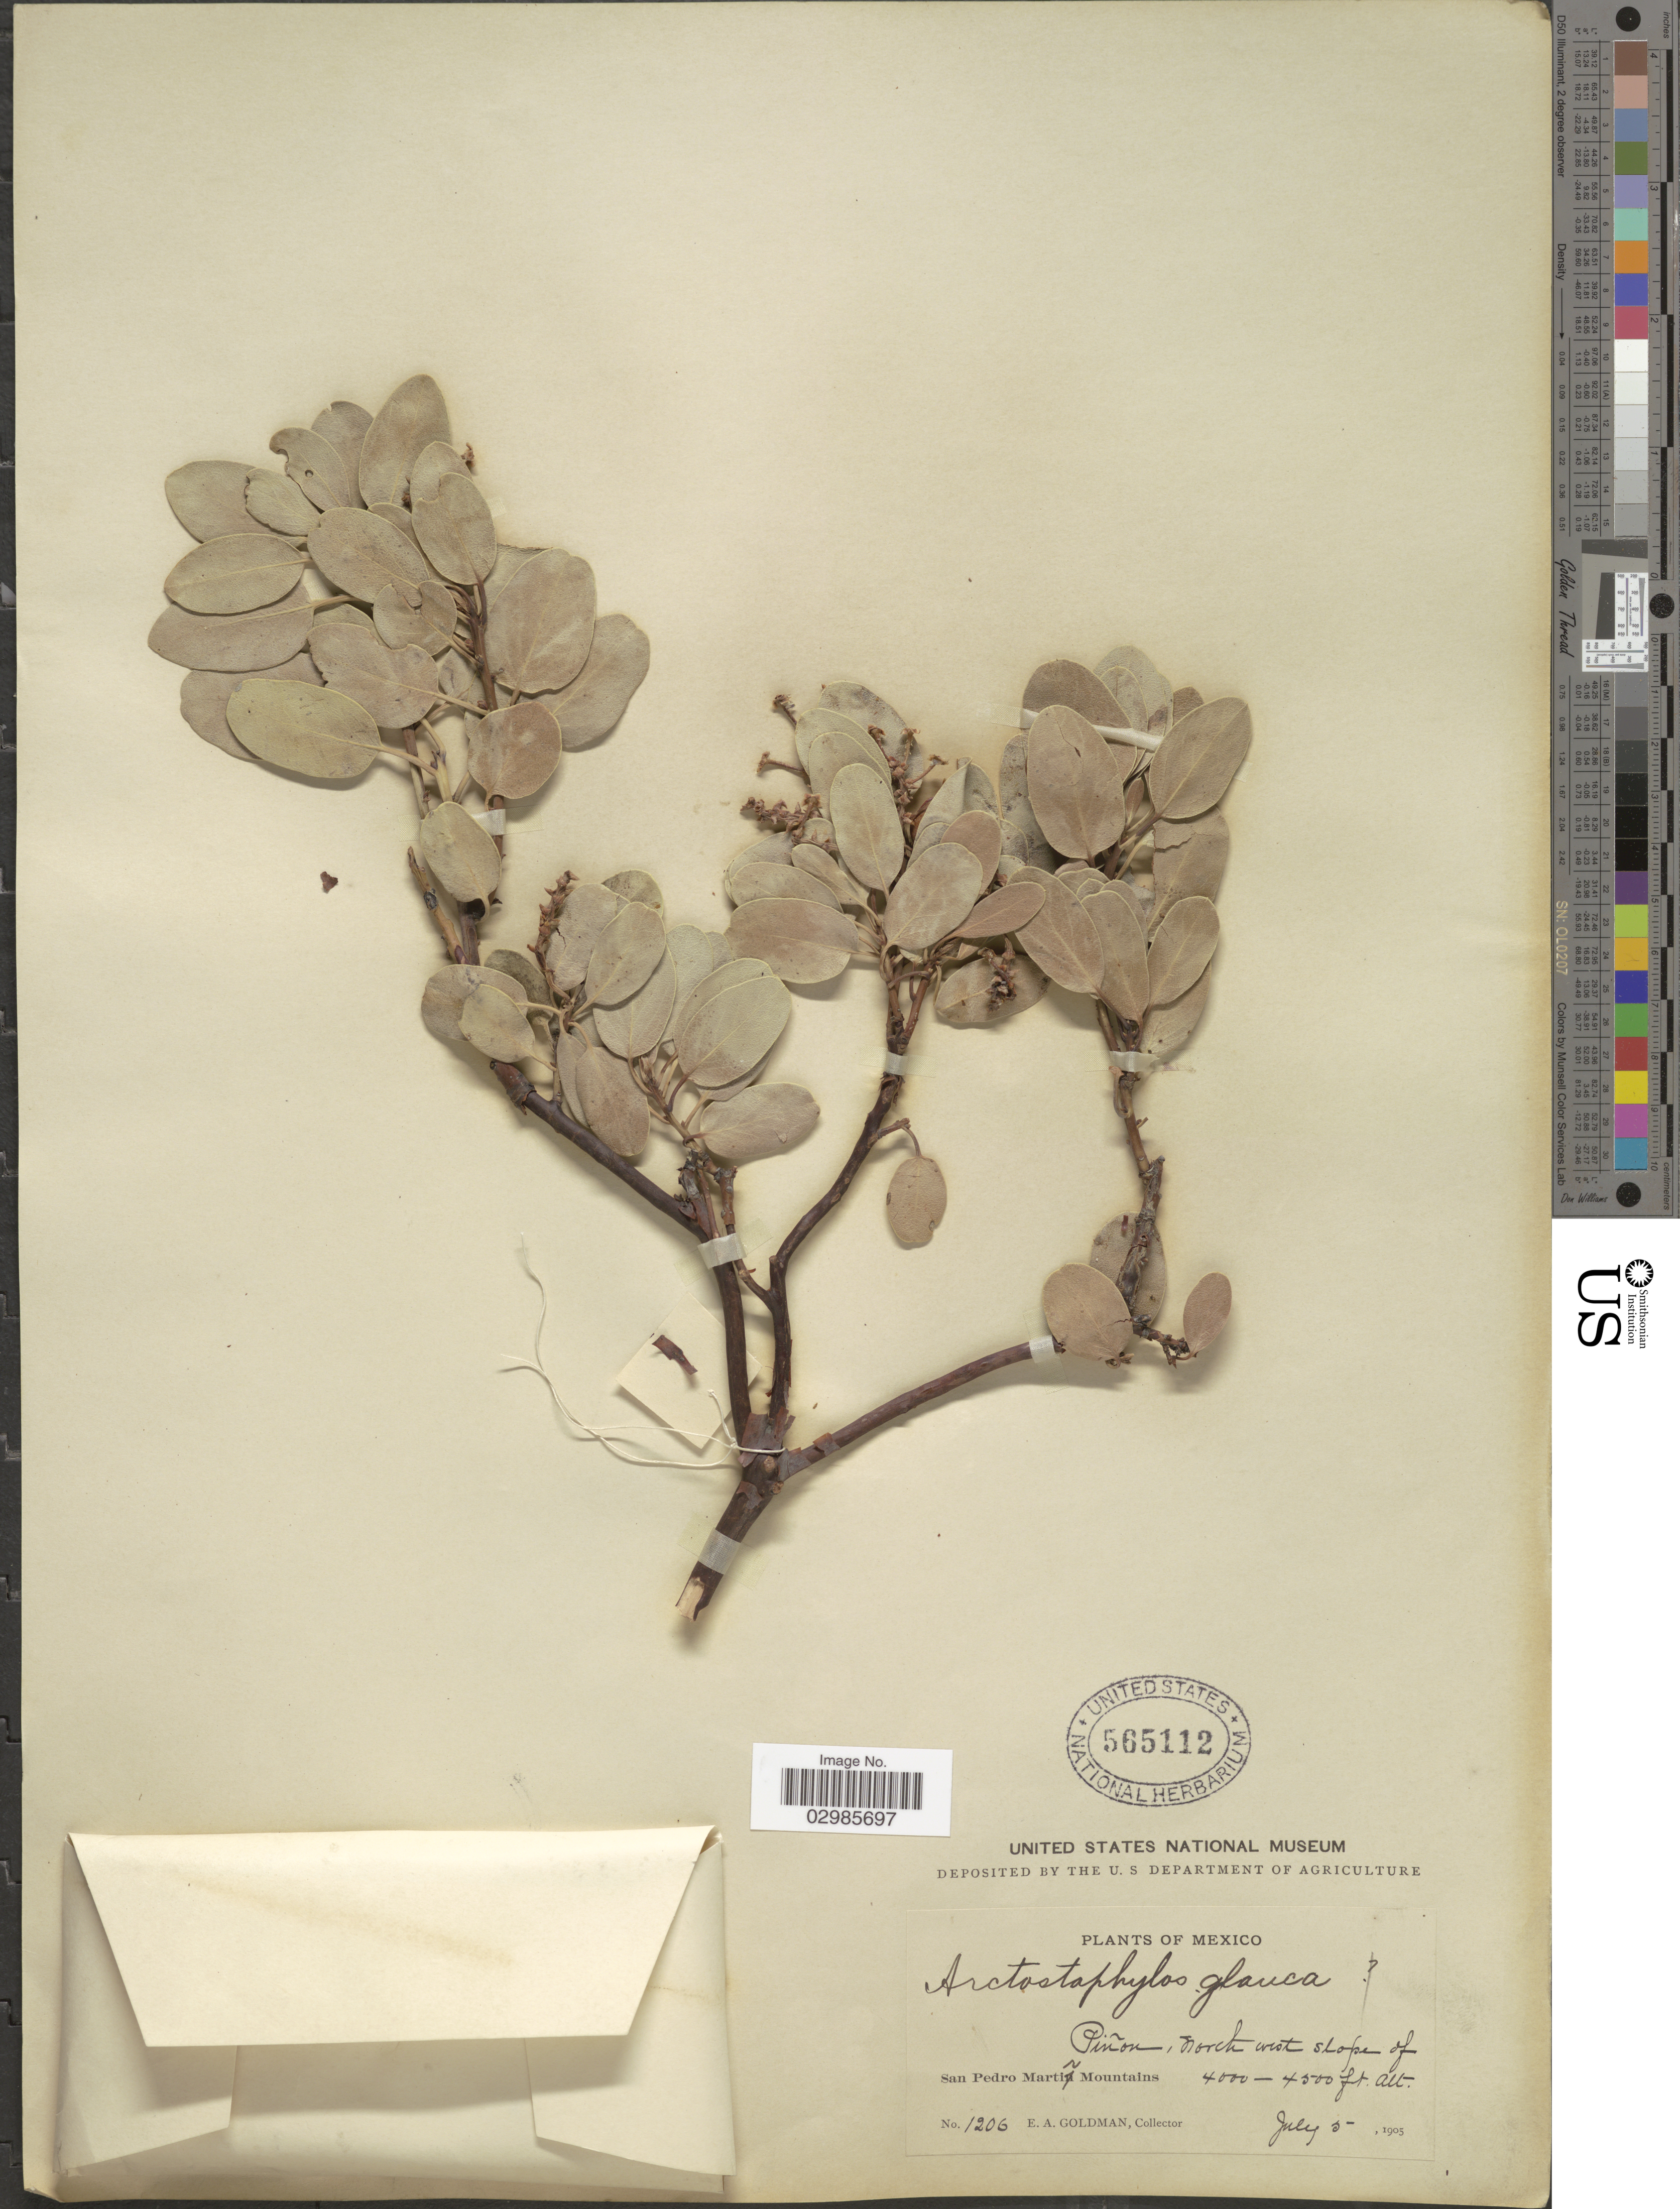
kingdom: Plantae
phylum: Tracheophyta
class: Magnoliopsida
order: Ericales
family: Ericaceae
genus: Arctostaphylos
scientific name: Arctostaphylos glauca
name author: Lindl.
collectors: E. A. Goldman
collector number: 1206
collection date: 1905-07-05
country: Mexico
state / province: Baja California Norte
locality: Piñon, north of west slope of San Pedro Martir Mountains.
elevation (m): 1219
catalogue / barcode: US 565112